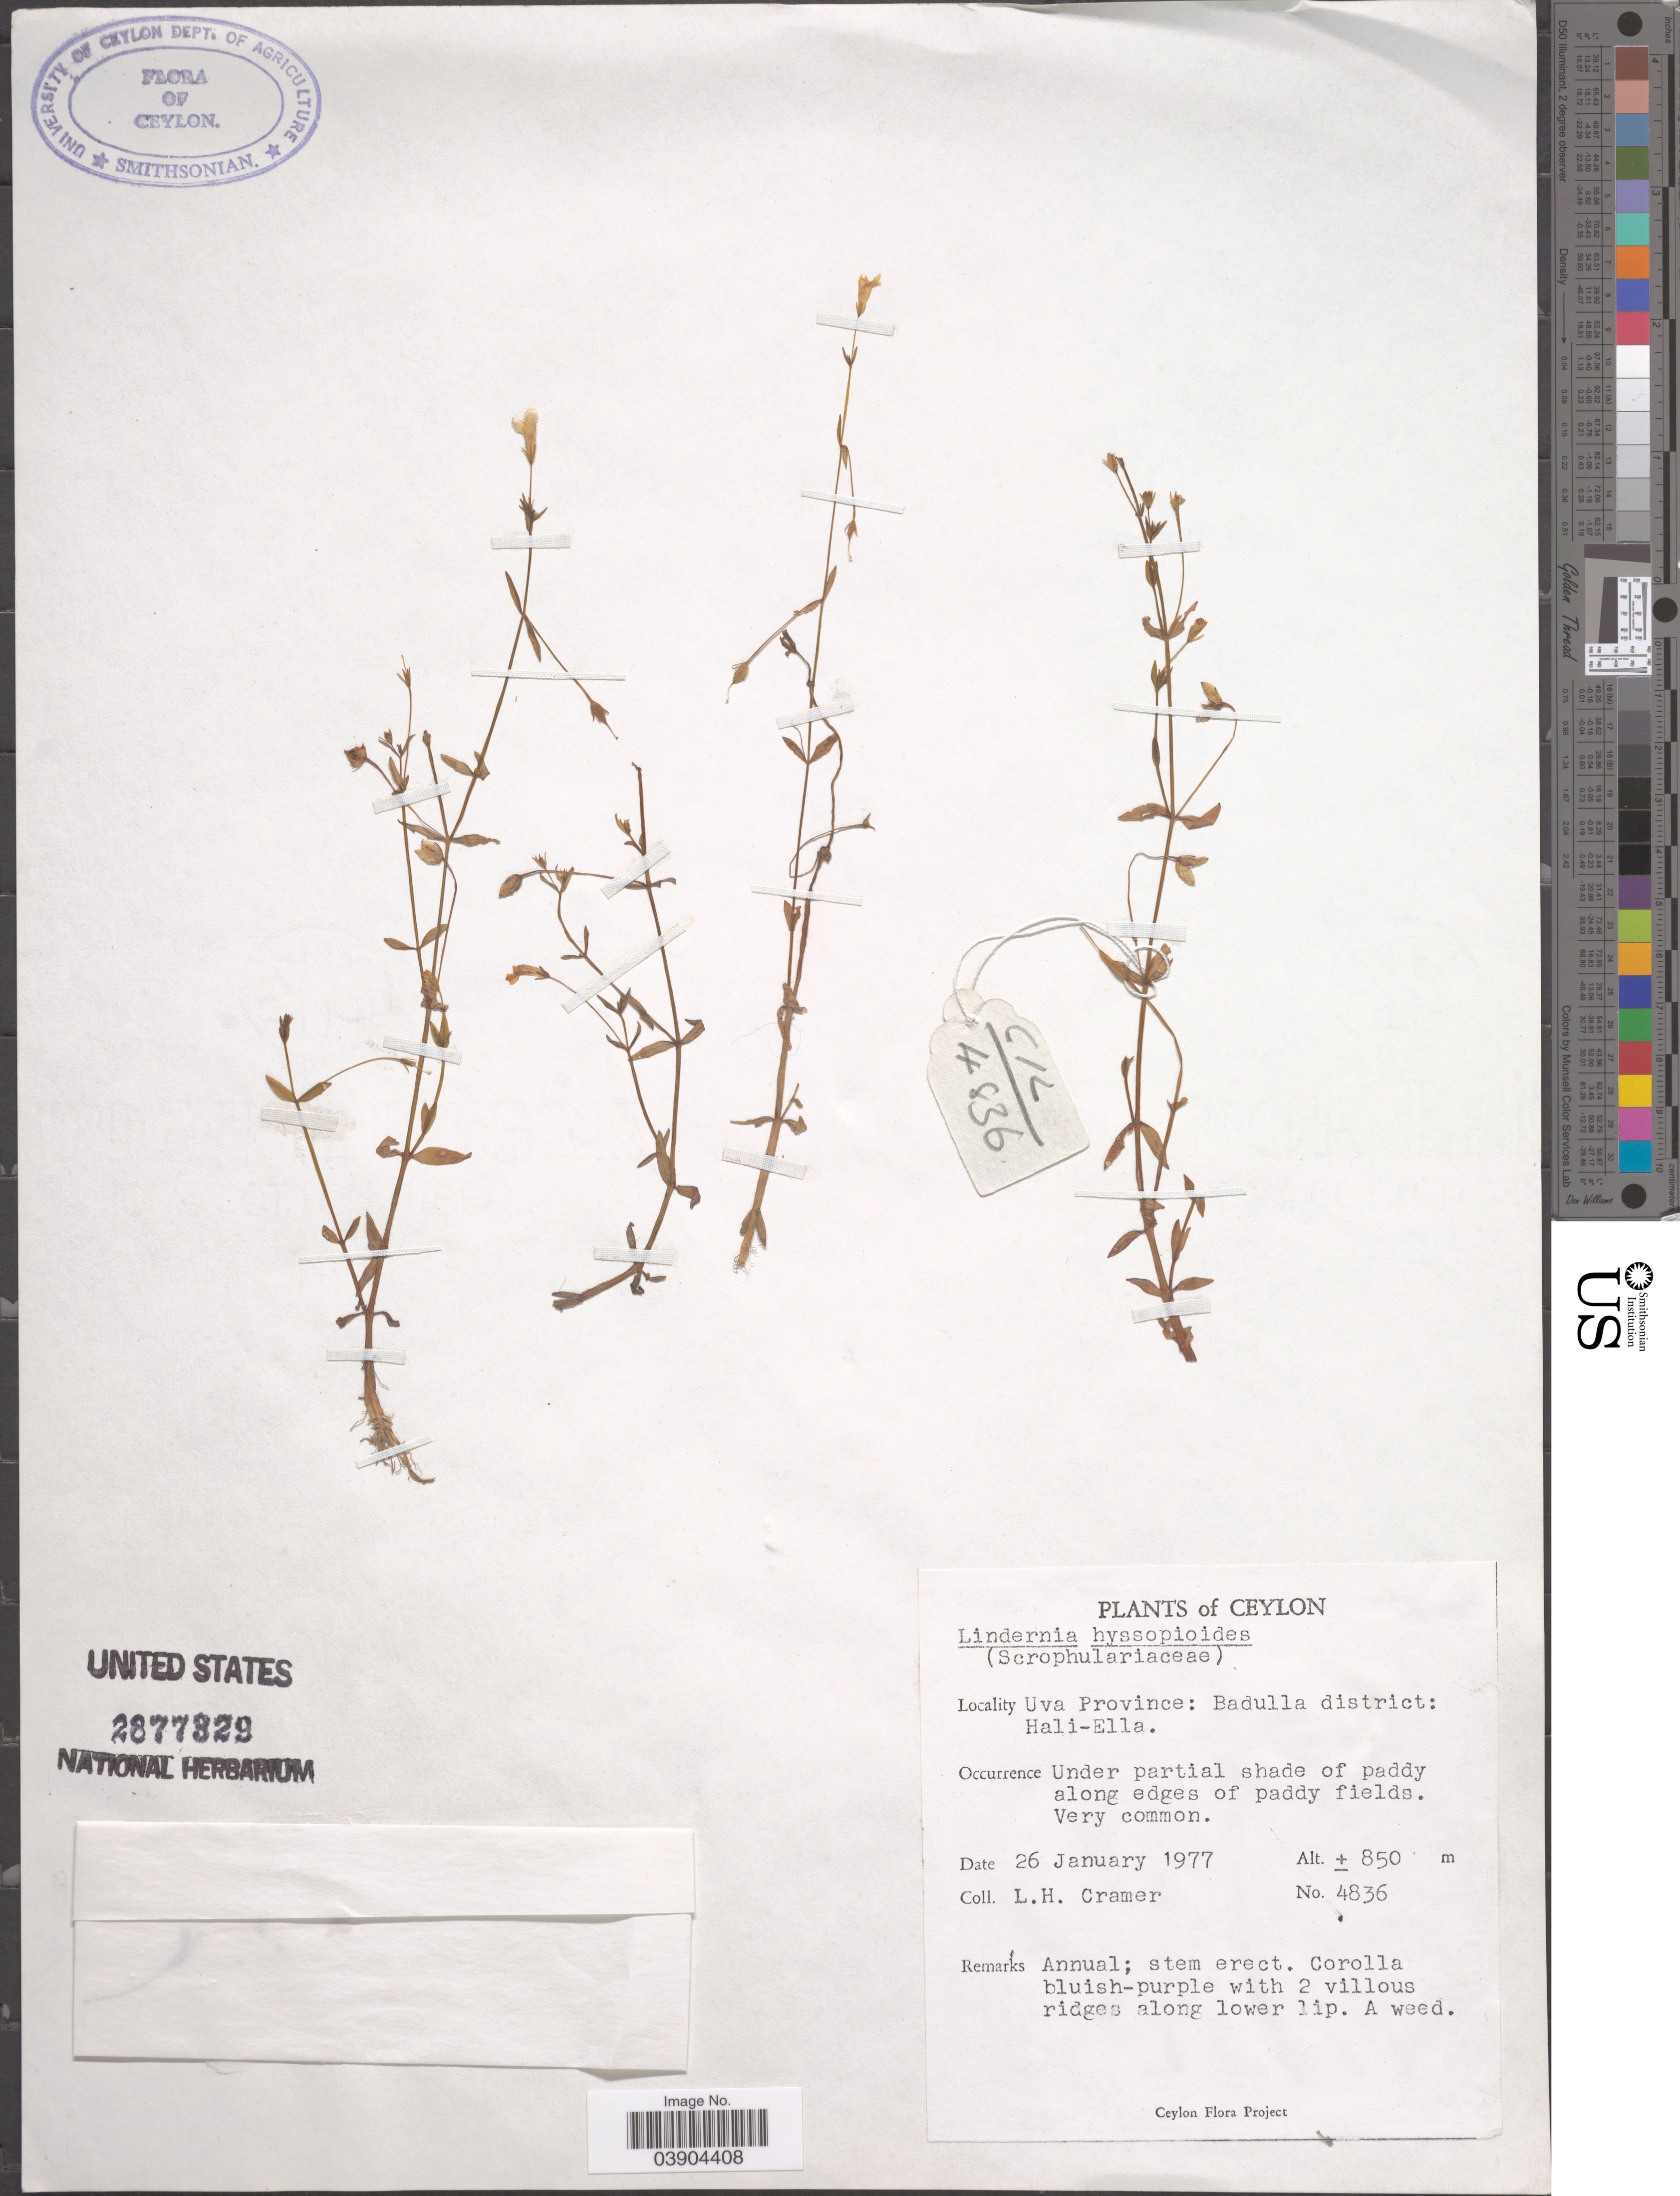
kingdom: Plantae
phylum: Tracheophyta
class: Magnoliopsida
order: Lamiales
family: Linderniaceae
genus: Lindernia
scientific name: Lindernia hyssopioides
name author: (L.) Haines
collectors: L. H. Cramer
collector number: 4836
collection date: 1977-01-26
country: Sri Lanka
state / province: Uva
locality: Ceylon. Badulla district: Hali-Ella.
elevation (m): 850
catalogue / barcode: US 2877329